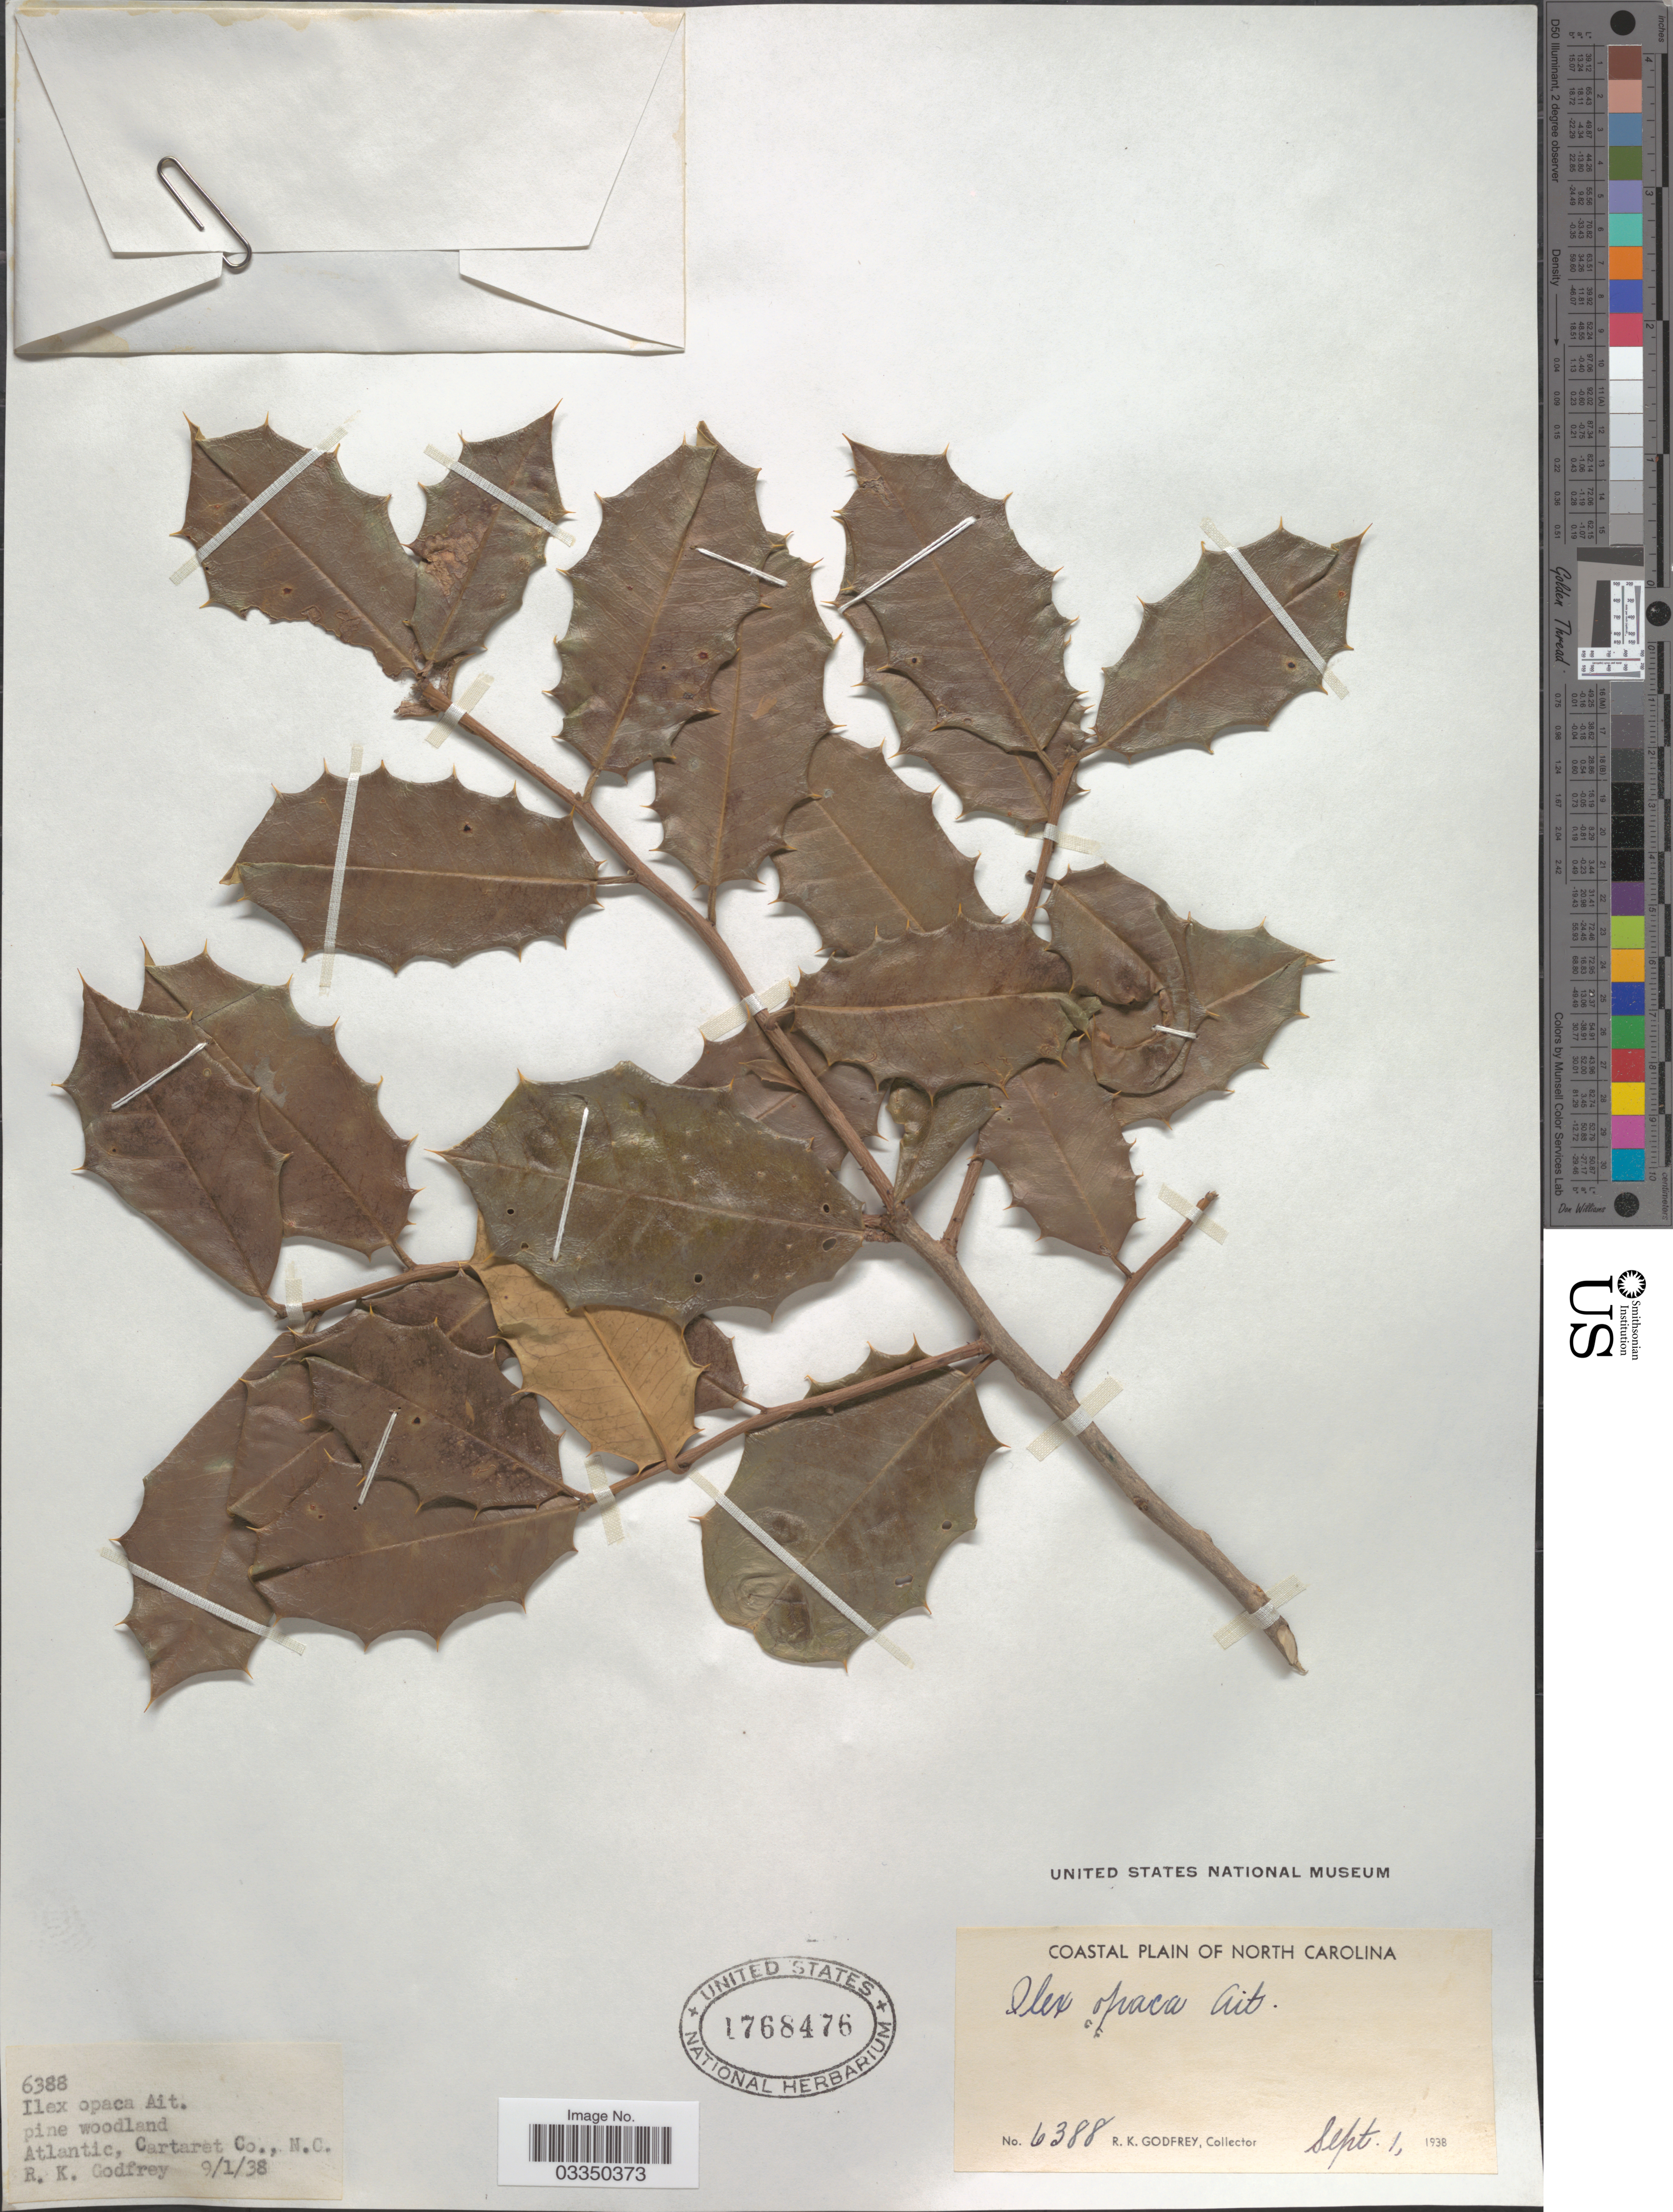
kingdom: Plantae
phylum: Tracheophyta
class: Magnoliopsida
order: Aquifoliales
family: Aquifoliaceae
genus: Ilex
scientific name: Ilex opaca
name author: Aiton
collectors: R. K. Godfrey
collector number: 6388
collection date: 1938-09-01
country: United States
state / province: North Carolina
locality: Coastal Plain of North Carolina. Atlantis, Cartaret Co.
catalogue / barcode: US 1768476